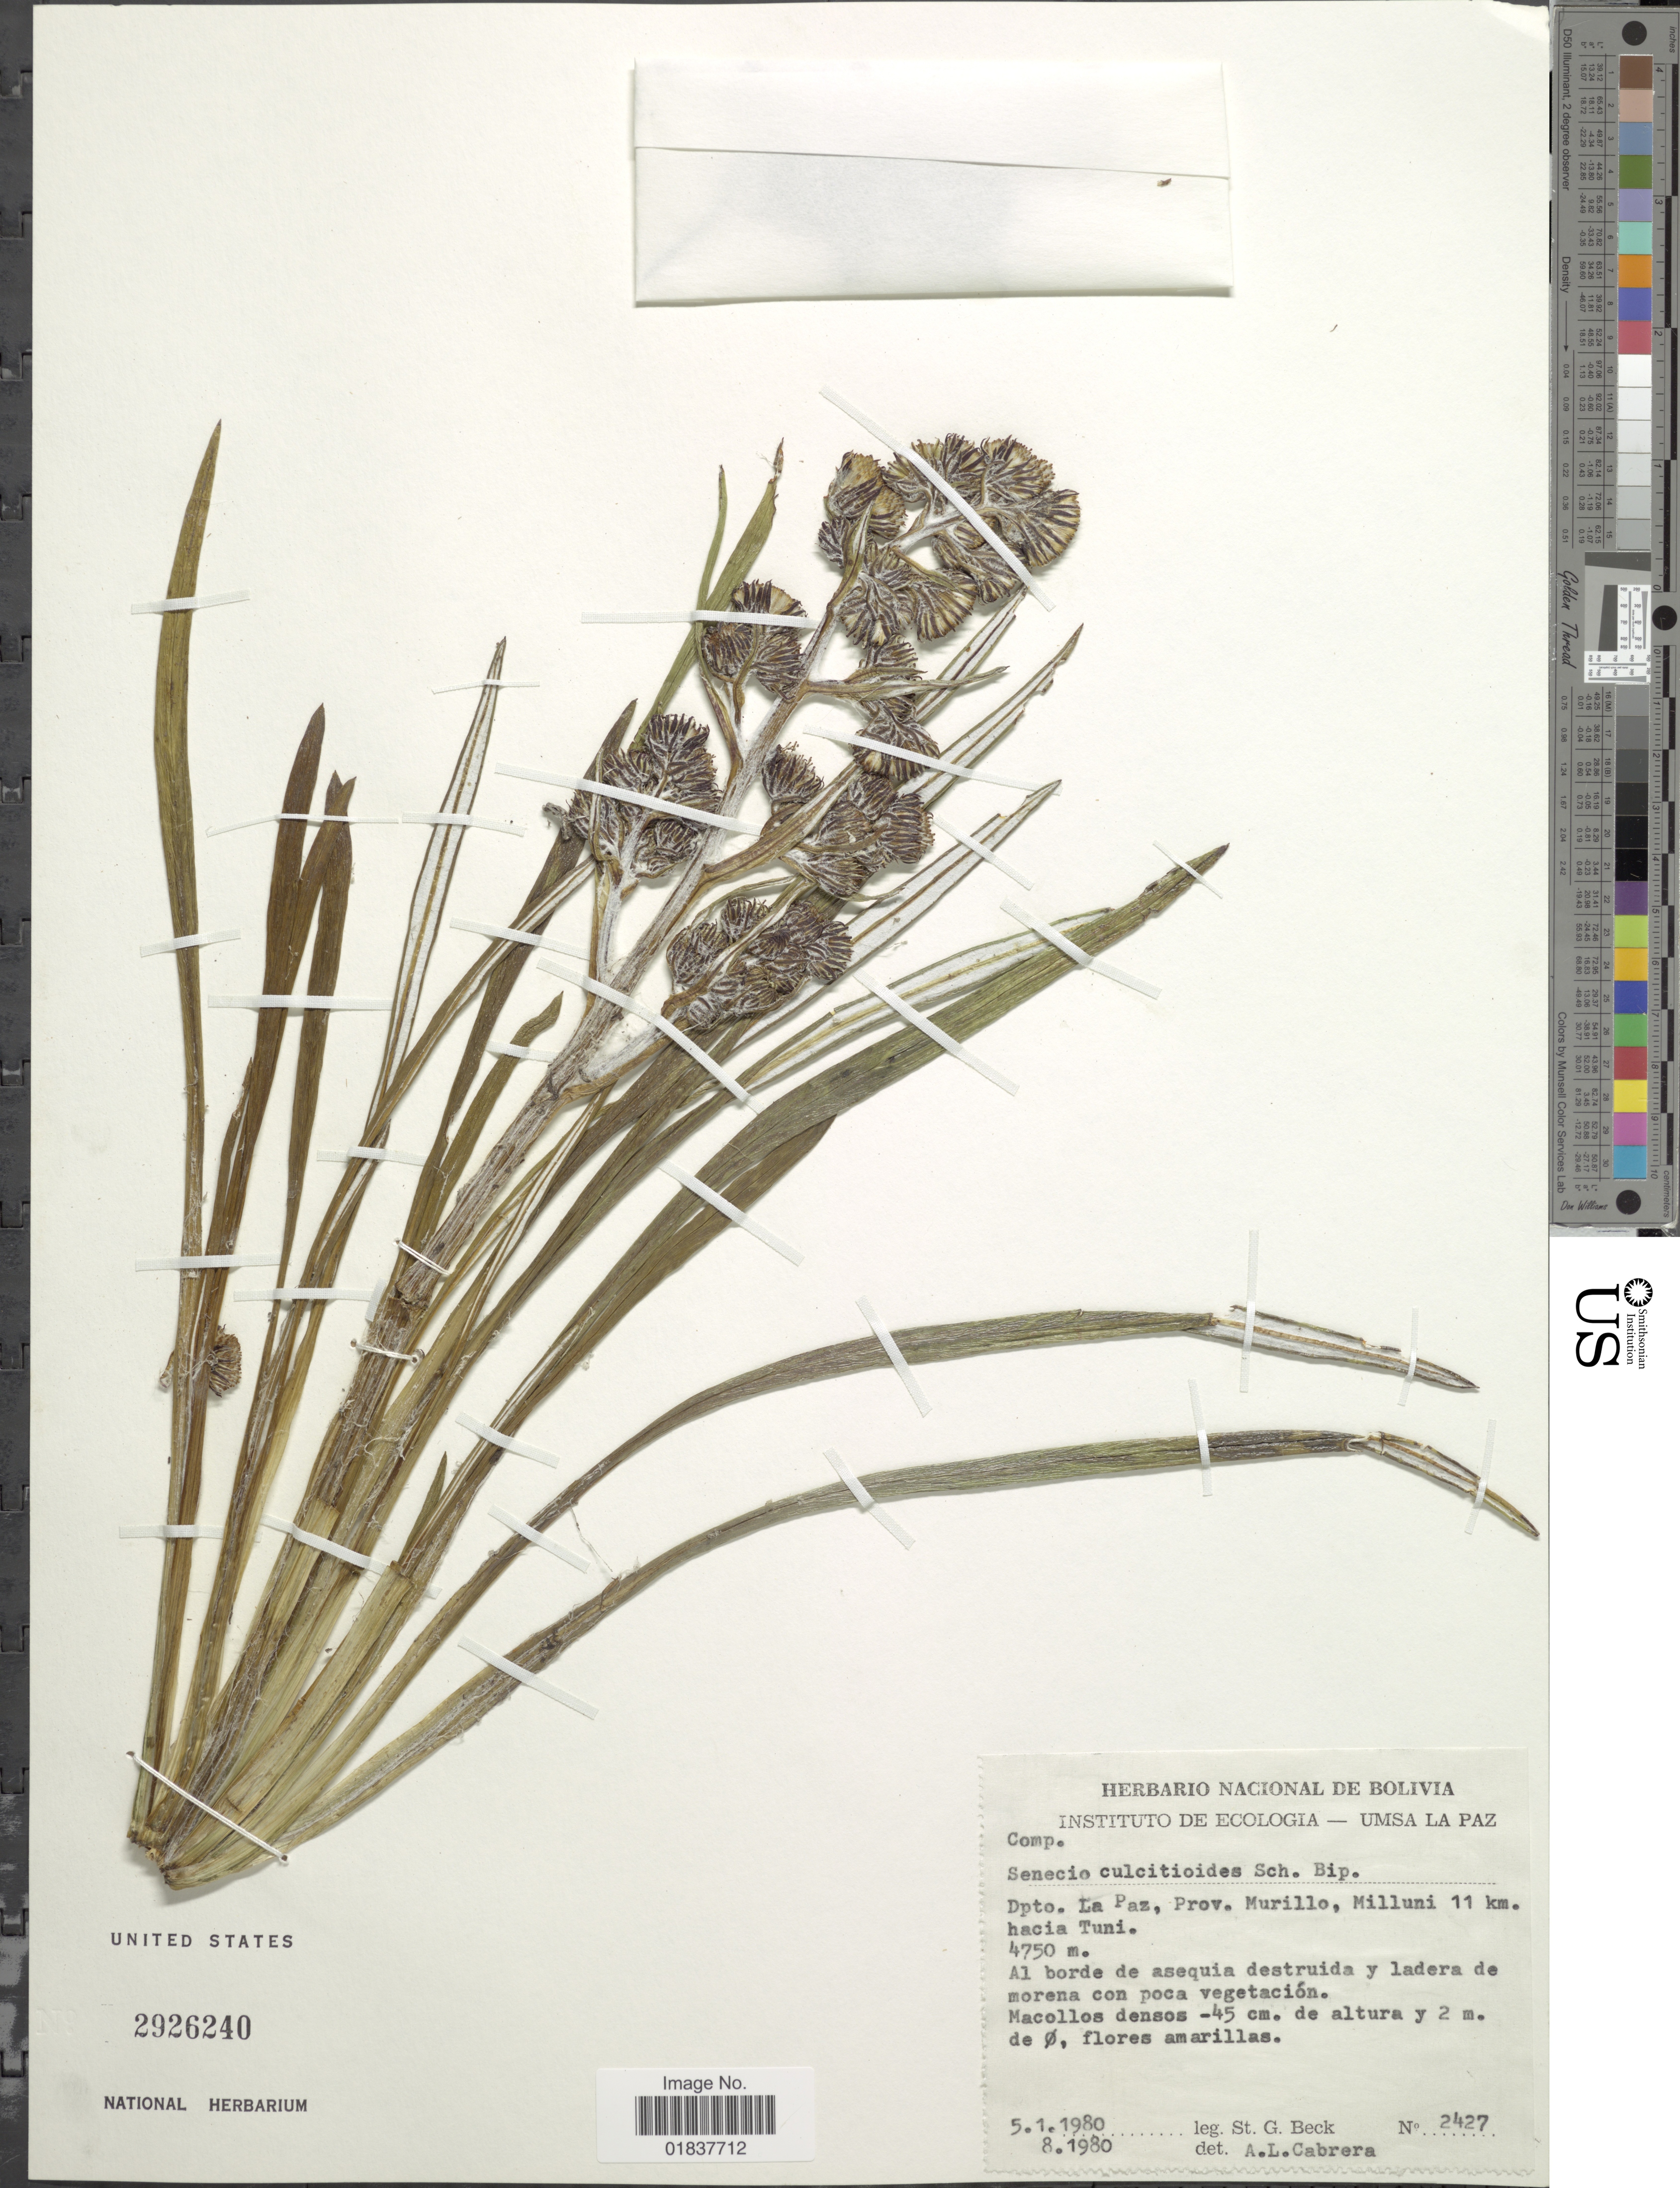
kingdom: Plantae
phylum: Tracheophyta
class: Magnoliopsida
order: Asterales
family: Asteraceae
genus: Senecio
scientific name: Senecio comosus var. culcitioides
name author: (Sch. Bip. ex Wedd.) Cabrera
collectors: S. G. Beck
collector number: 2427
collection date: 1980-01-05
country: Bolivia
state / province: La Paz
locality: Prov. Murillo, Milluni 11 km hacia Tuni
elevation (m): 4750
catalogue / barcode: US 2926240